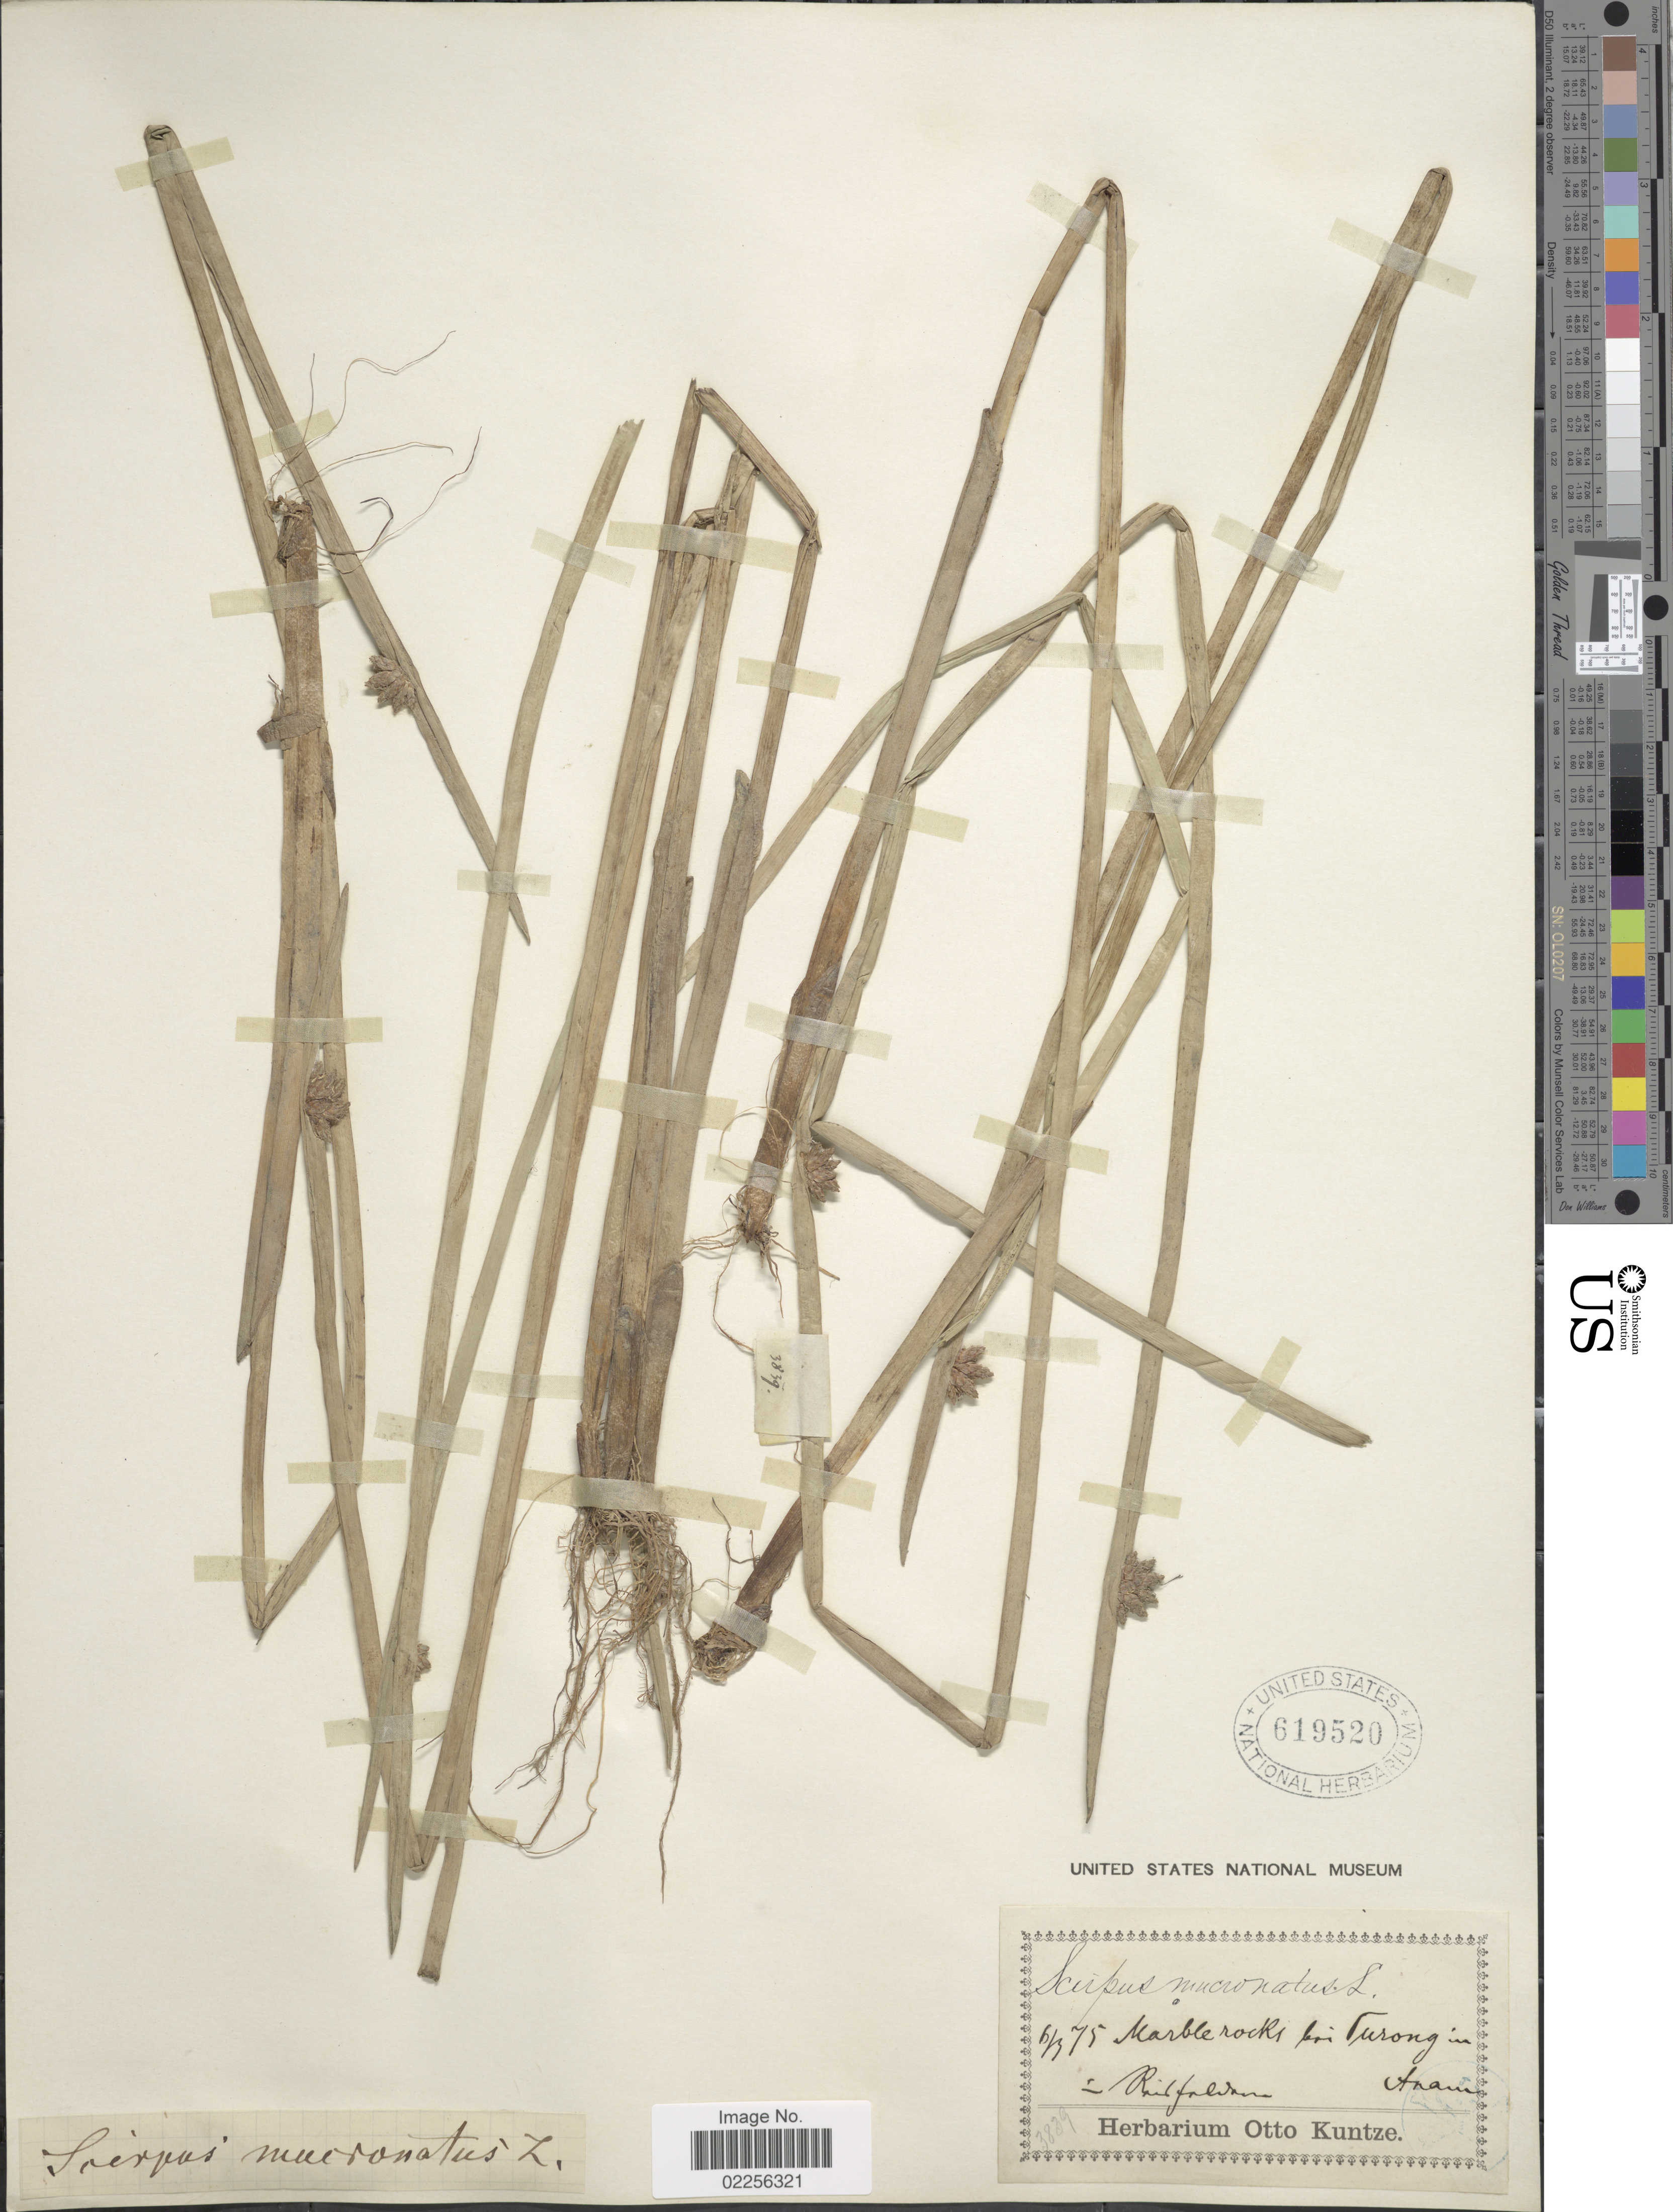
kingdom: Plantae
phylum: Tracheophyta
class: Liliopsida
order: Poales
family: Cyperaceae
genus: Schoenoplectus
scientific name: Schoenoplectus mucronatus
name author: (L.) Palla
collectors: ex herb. Otto Kuntze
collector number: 3839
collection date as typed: Transcribed d/m/y: 6/3/75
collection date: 1875-03-06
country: Vietnam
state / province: Annam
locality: Marble rocks bei Turong in Anam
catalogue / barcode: US 619520